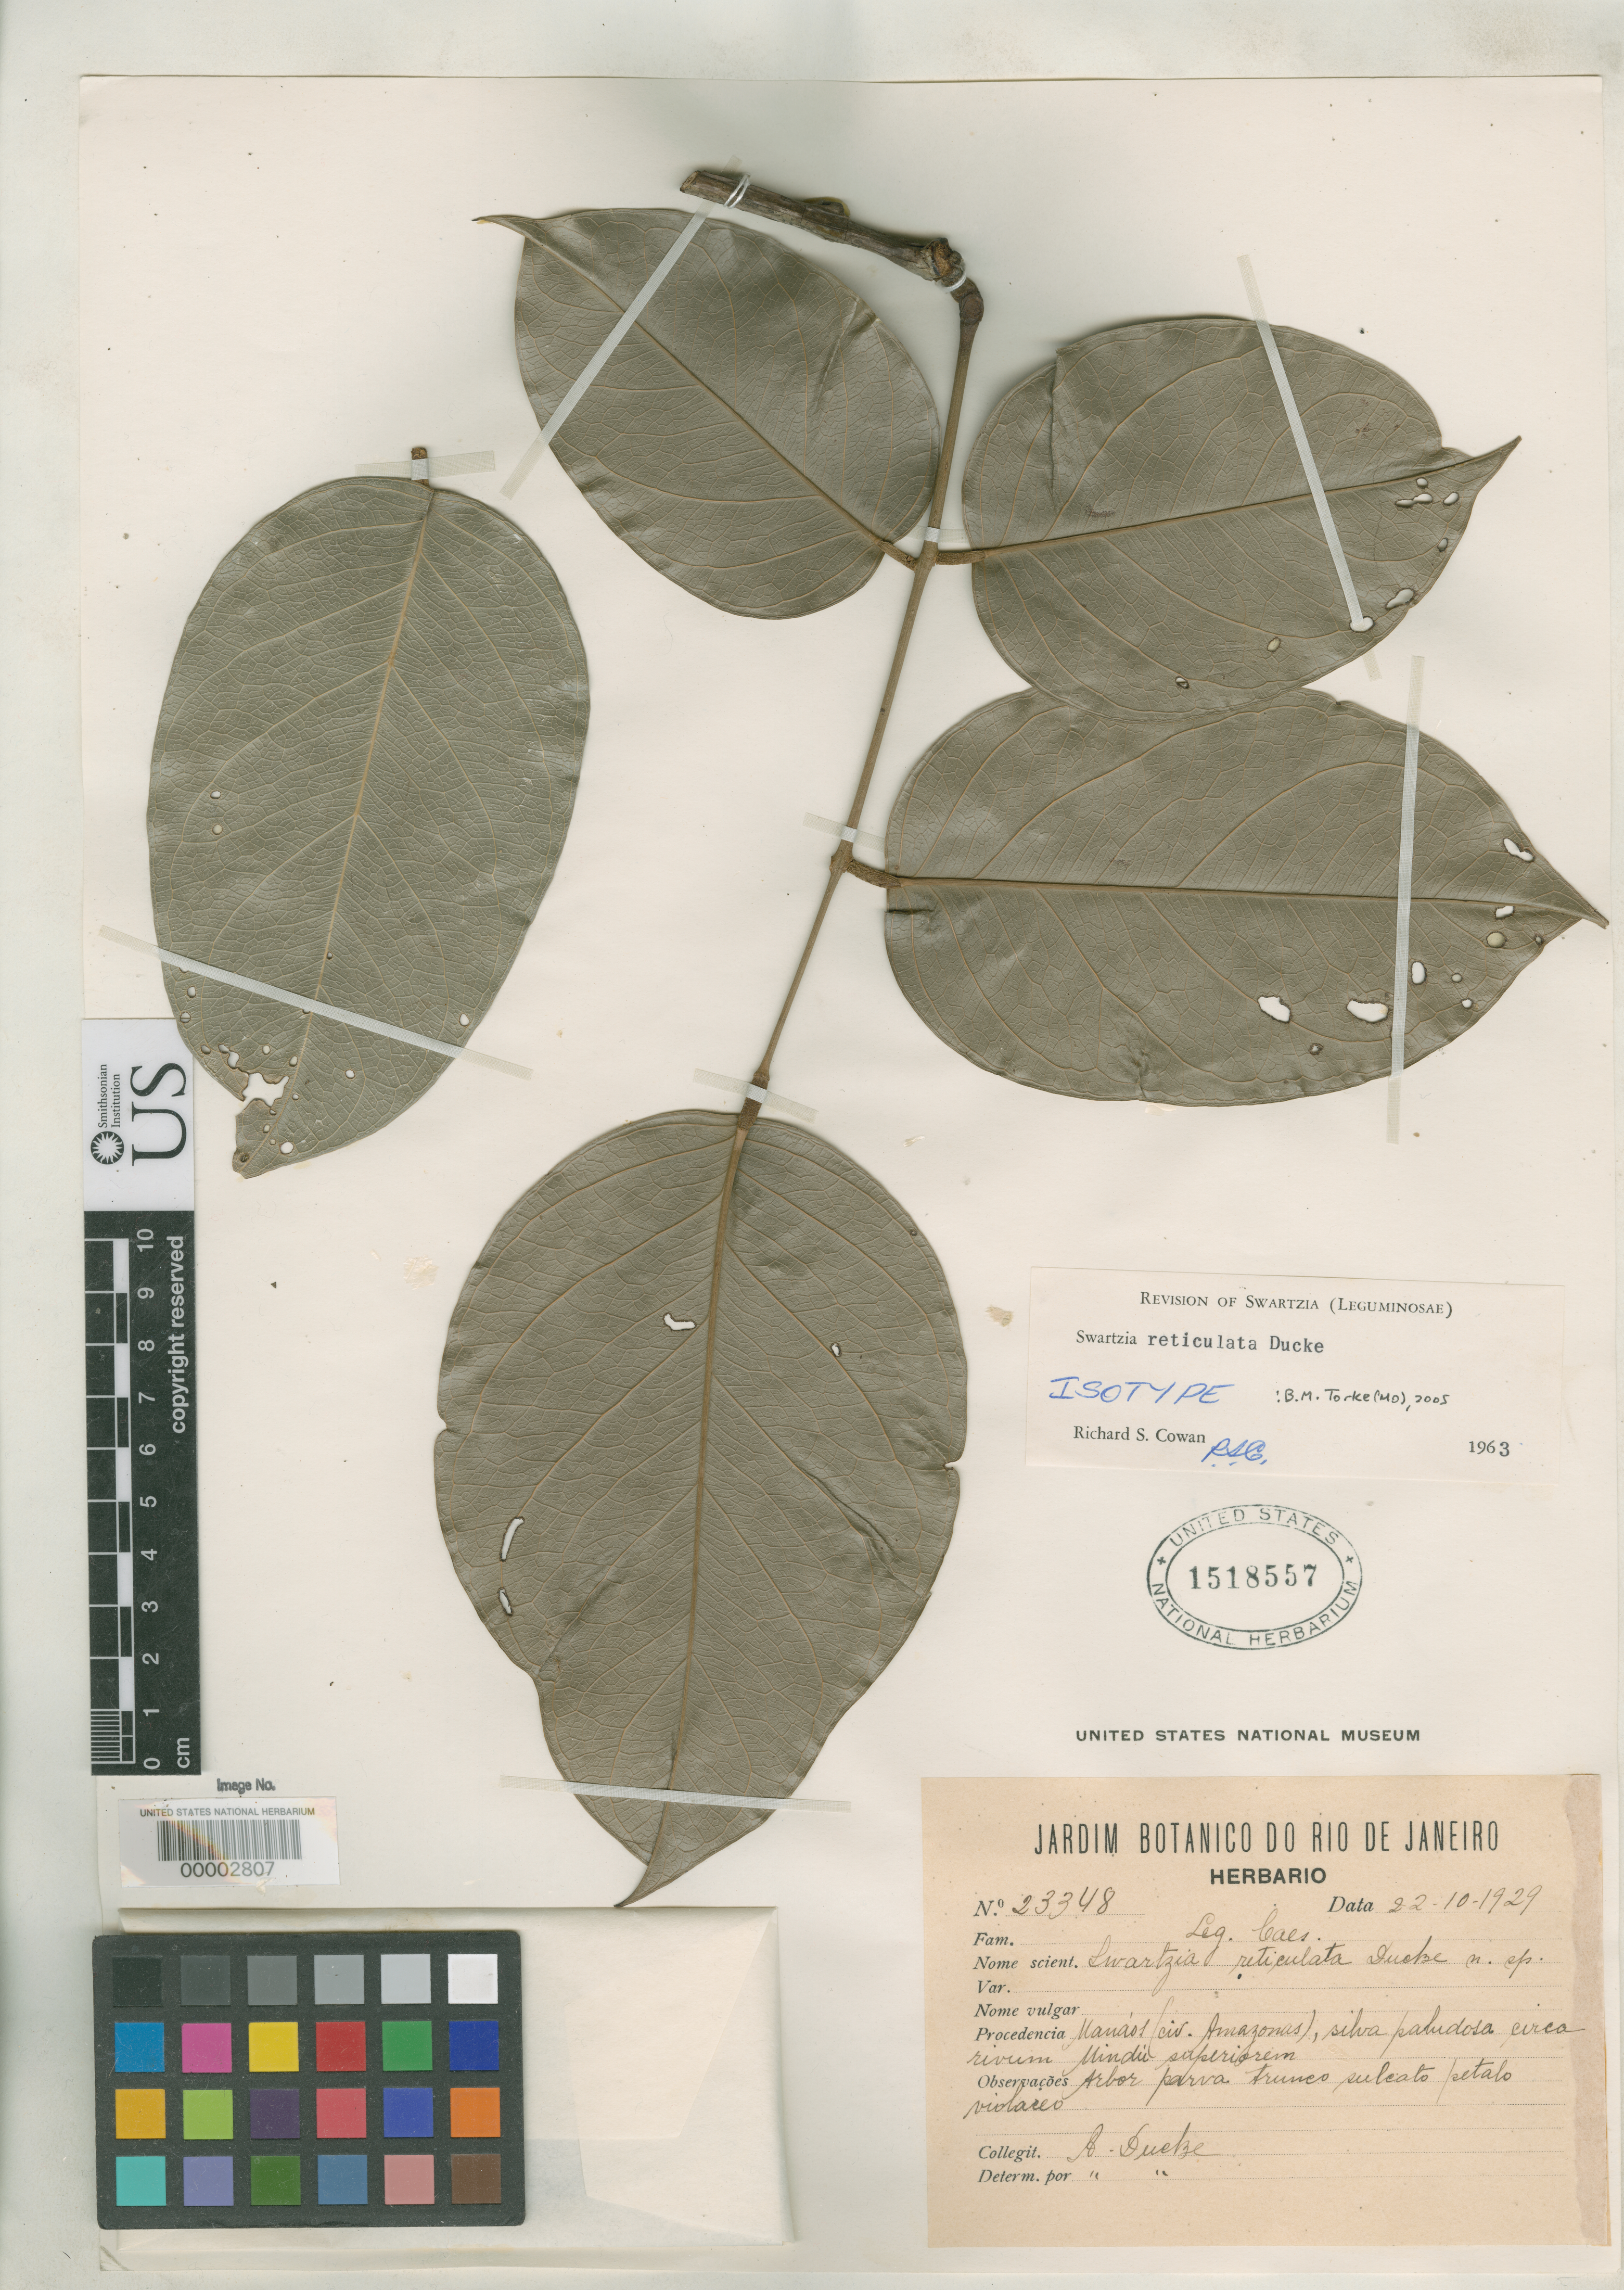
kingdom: Plantae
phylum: Tracheophyta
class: Magnoliopsida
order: Fabales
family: Fabaceae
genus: Swartzia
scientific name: Swartzia reticulata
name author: Ducke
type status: Isotype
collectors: A. Ducke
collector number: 23348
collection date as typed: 22 Oct 1929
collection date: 1929-10-22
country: Brazil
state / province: Amazonas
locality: Manaos, upper Rio Mindu.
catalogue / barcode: US 1518557